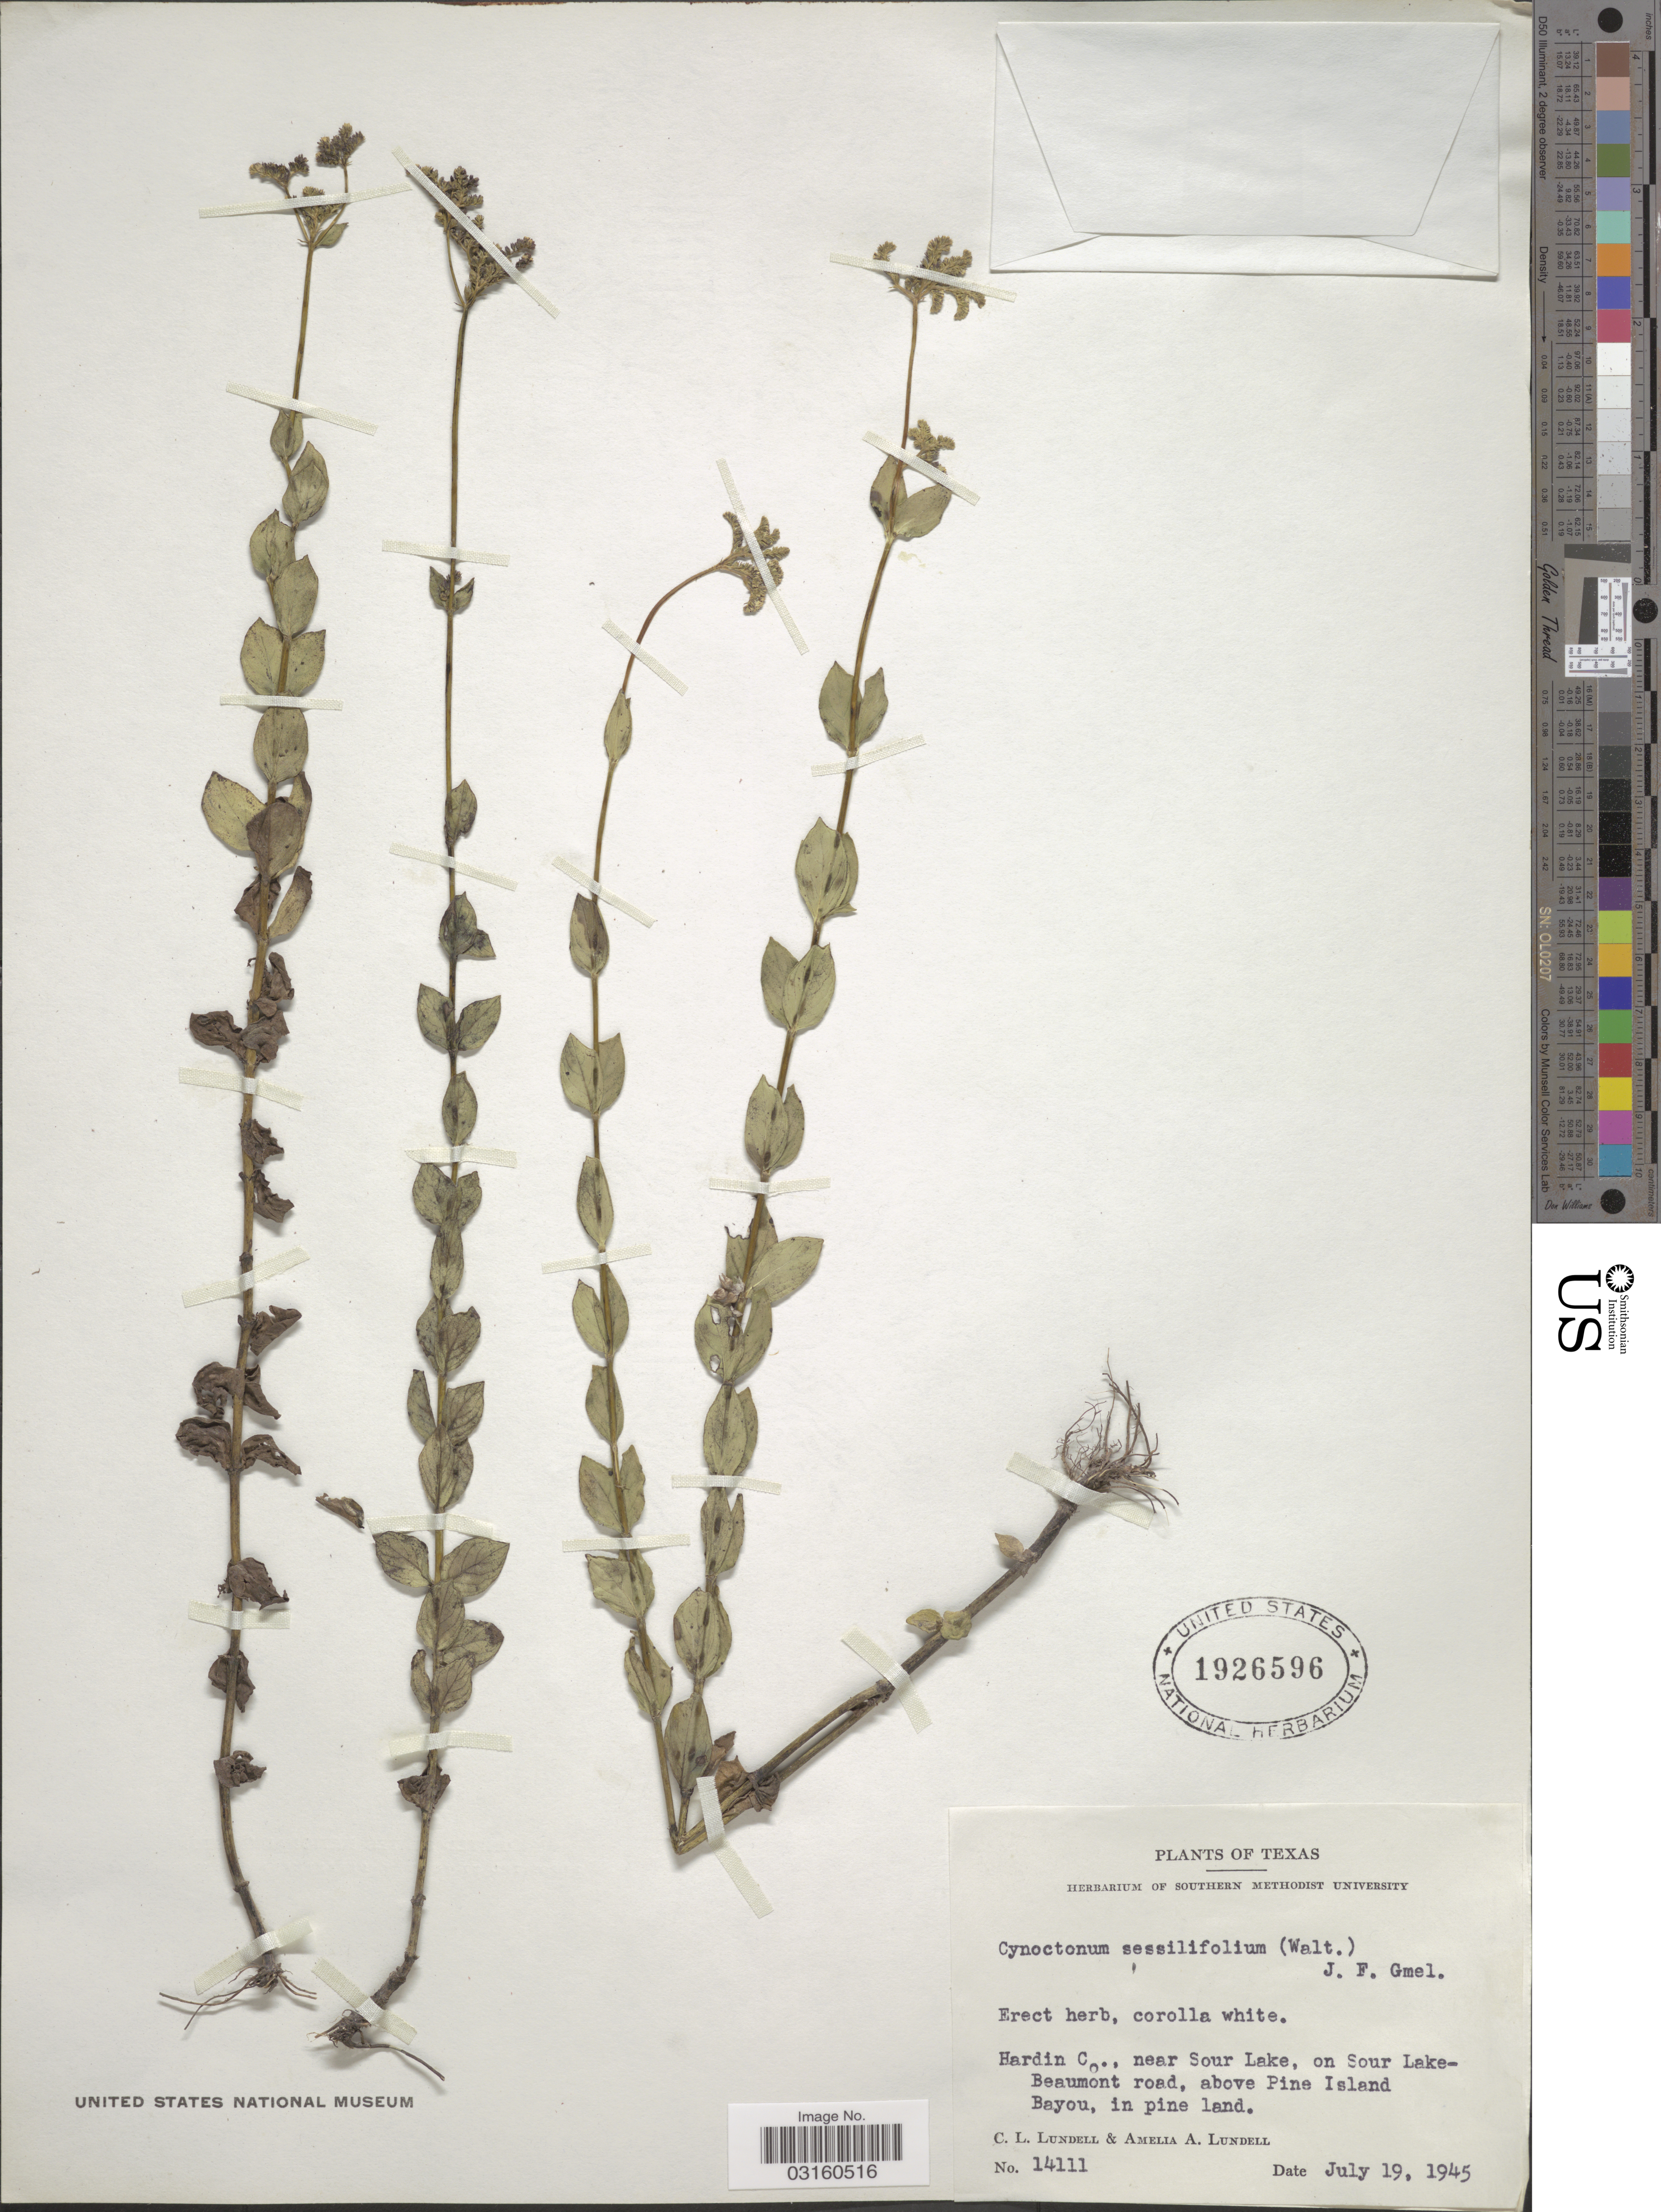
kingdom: Plantae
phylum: Tracheophyta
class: Magnoliopsida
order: Gentianales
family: Loganiaceae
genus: Mitreola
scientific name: Mitreola sessilifolia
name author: (J.F. Gmel.) G. Don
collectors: C. L. Lundell & A. A. Lundell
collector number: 14111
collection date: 1945-07-19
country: United States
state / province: Texas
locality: Hardin Co., near Sour Lake, on Sour Lake-Beaumont road, above Pine Island Bayou, in pine land.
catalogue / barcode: US 1926596